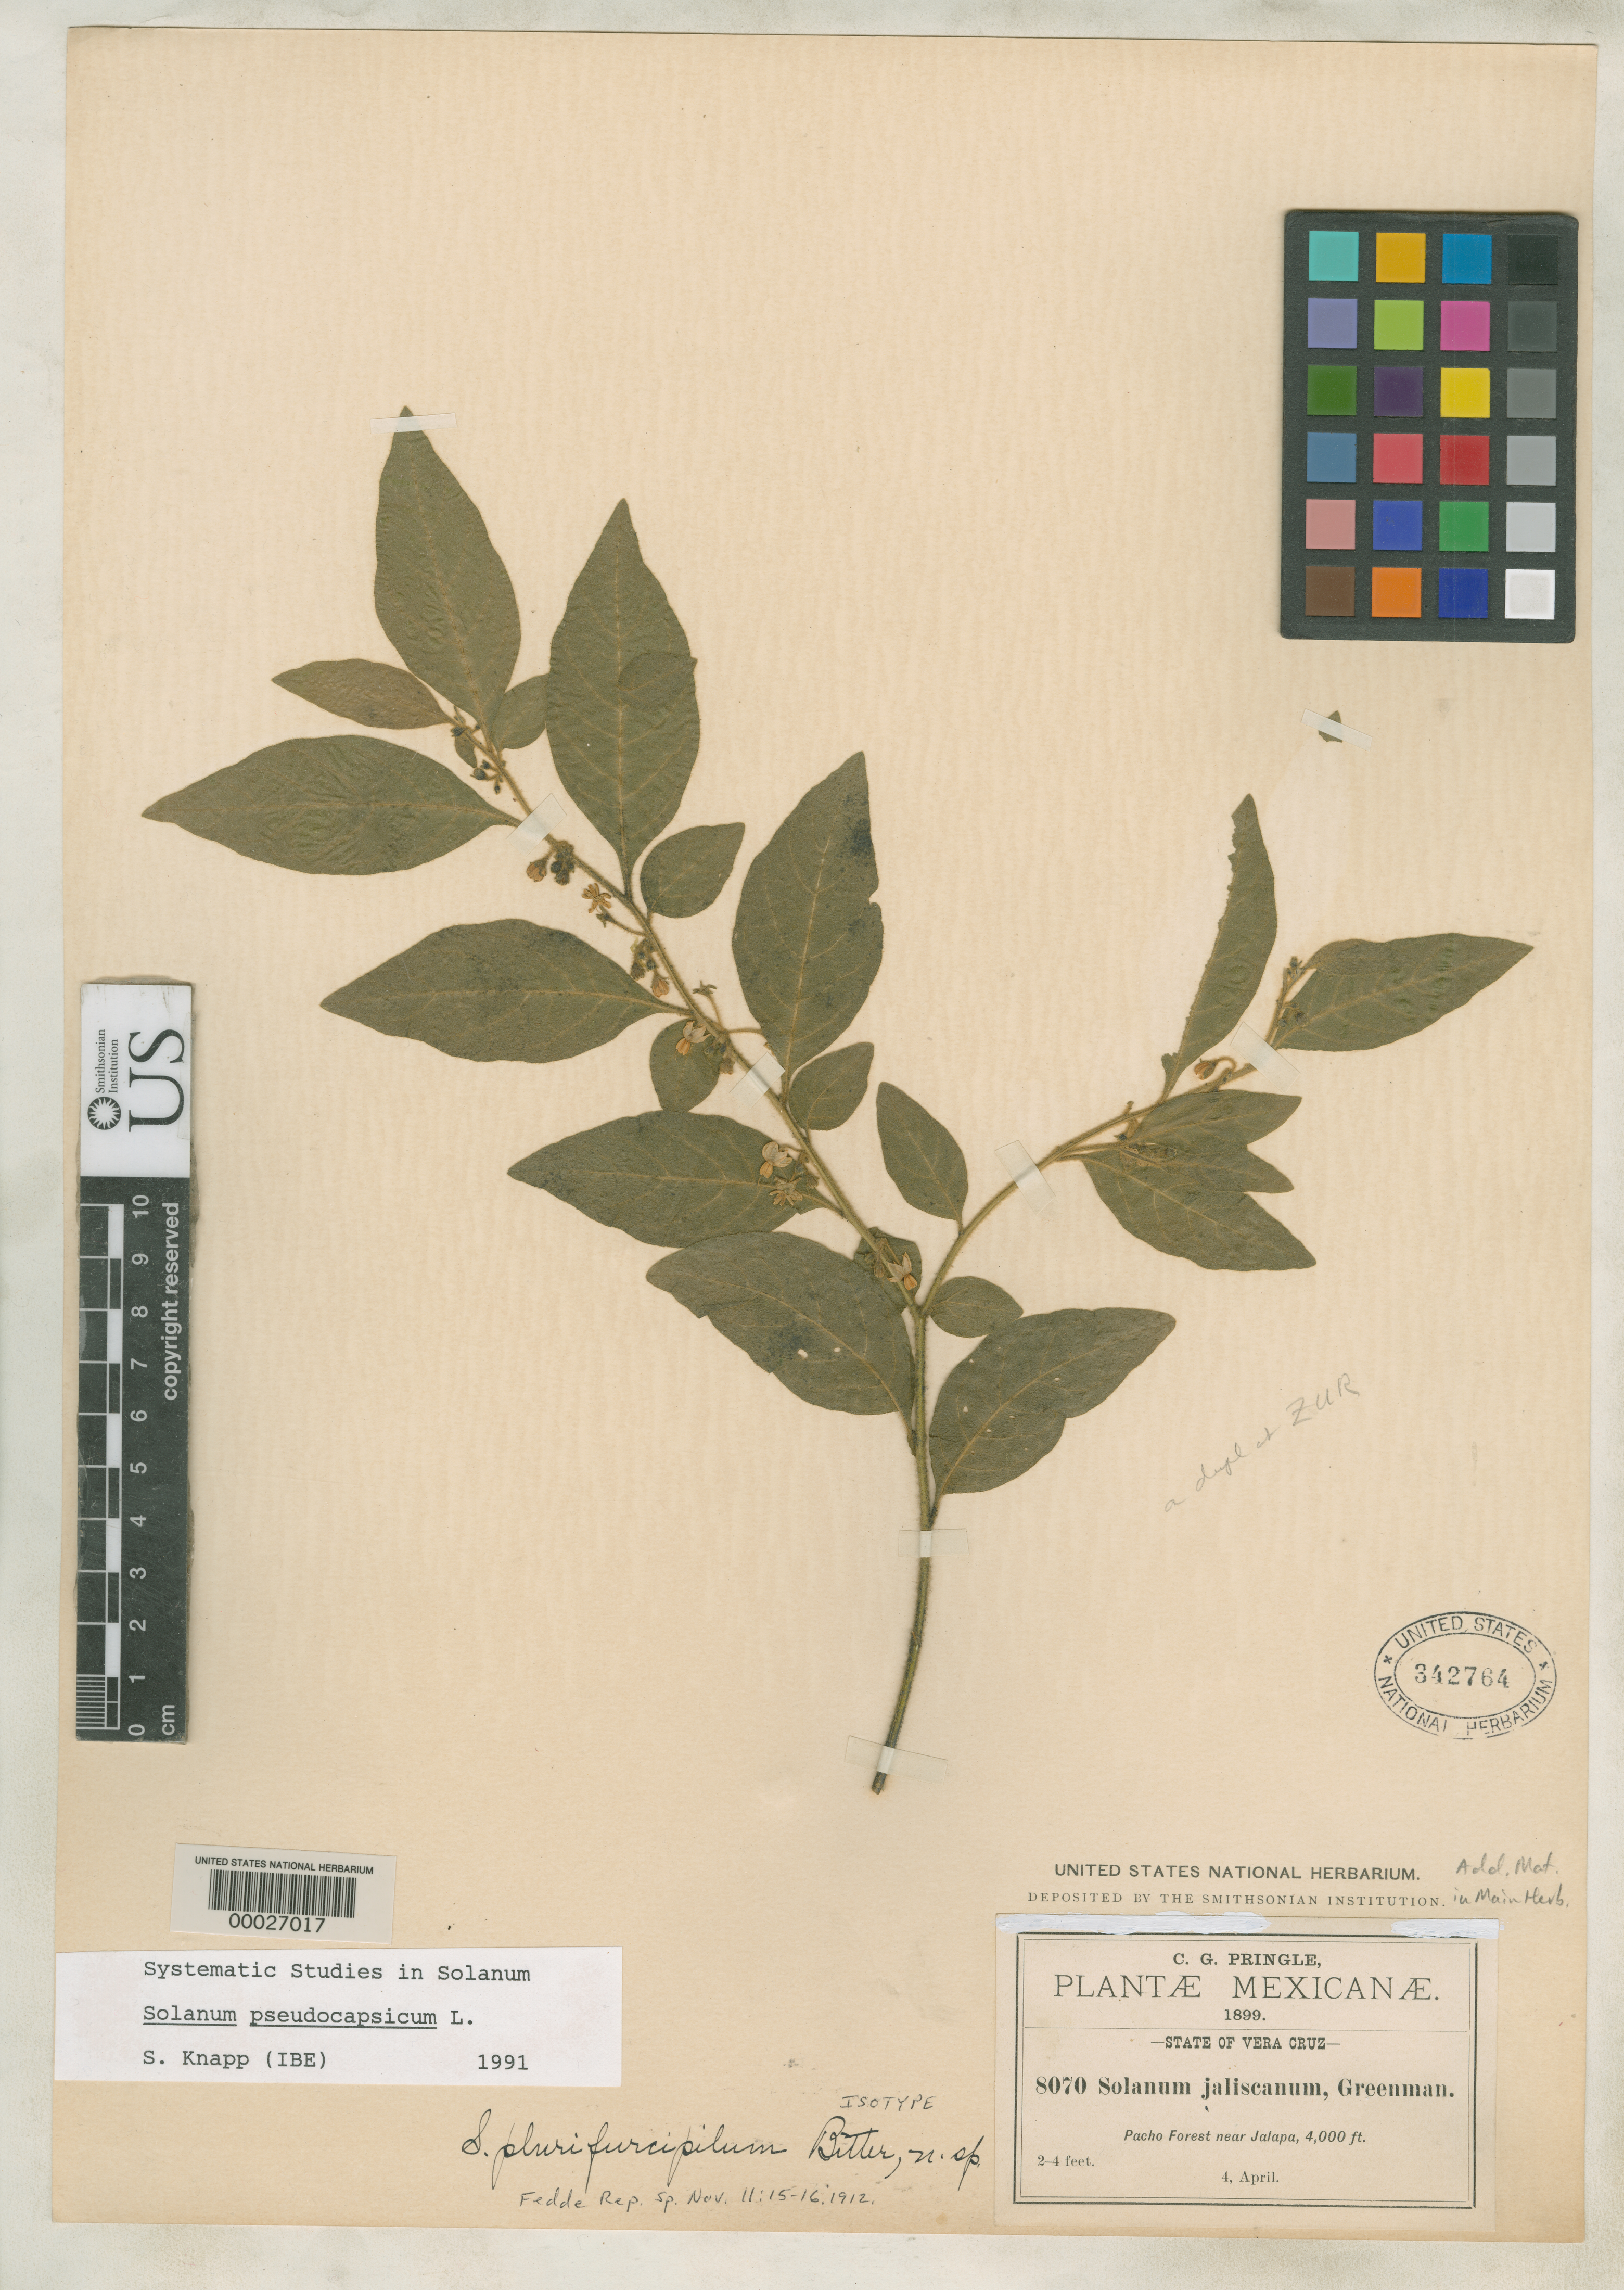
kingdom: Plantae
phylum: Tracheophyta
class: Magnoliopsida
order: Solanales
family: Solanaceae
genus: Solanum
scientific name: Solanum plurifurcipilum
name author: Bitter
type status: Isotype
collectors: C. G. Pringle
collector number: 8070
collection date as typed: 04 Apr 1899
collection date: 1899-04-04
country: Mexico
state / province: Veracruz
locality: Pacho forest near Jalapa.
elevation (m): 1219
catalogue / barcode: US 342764